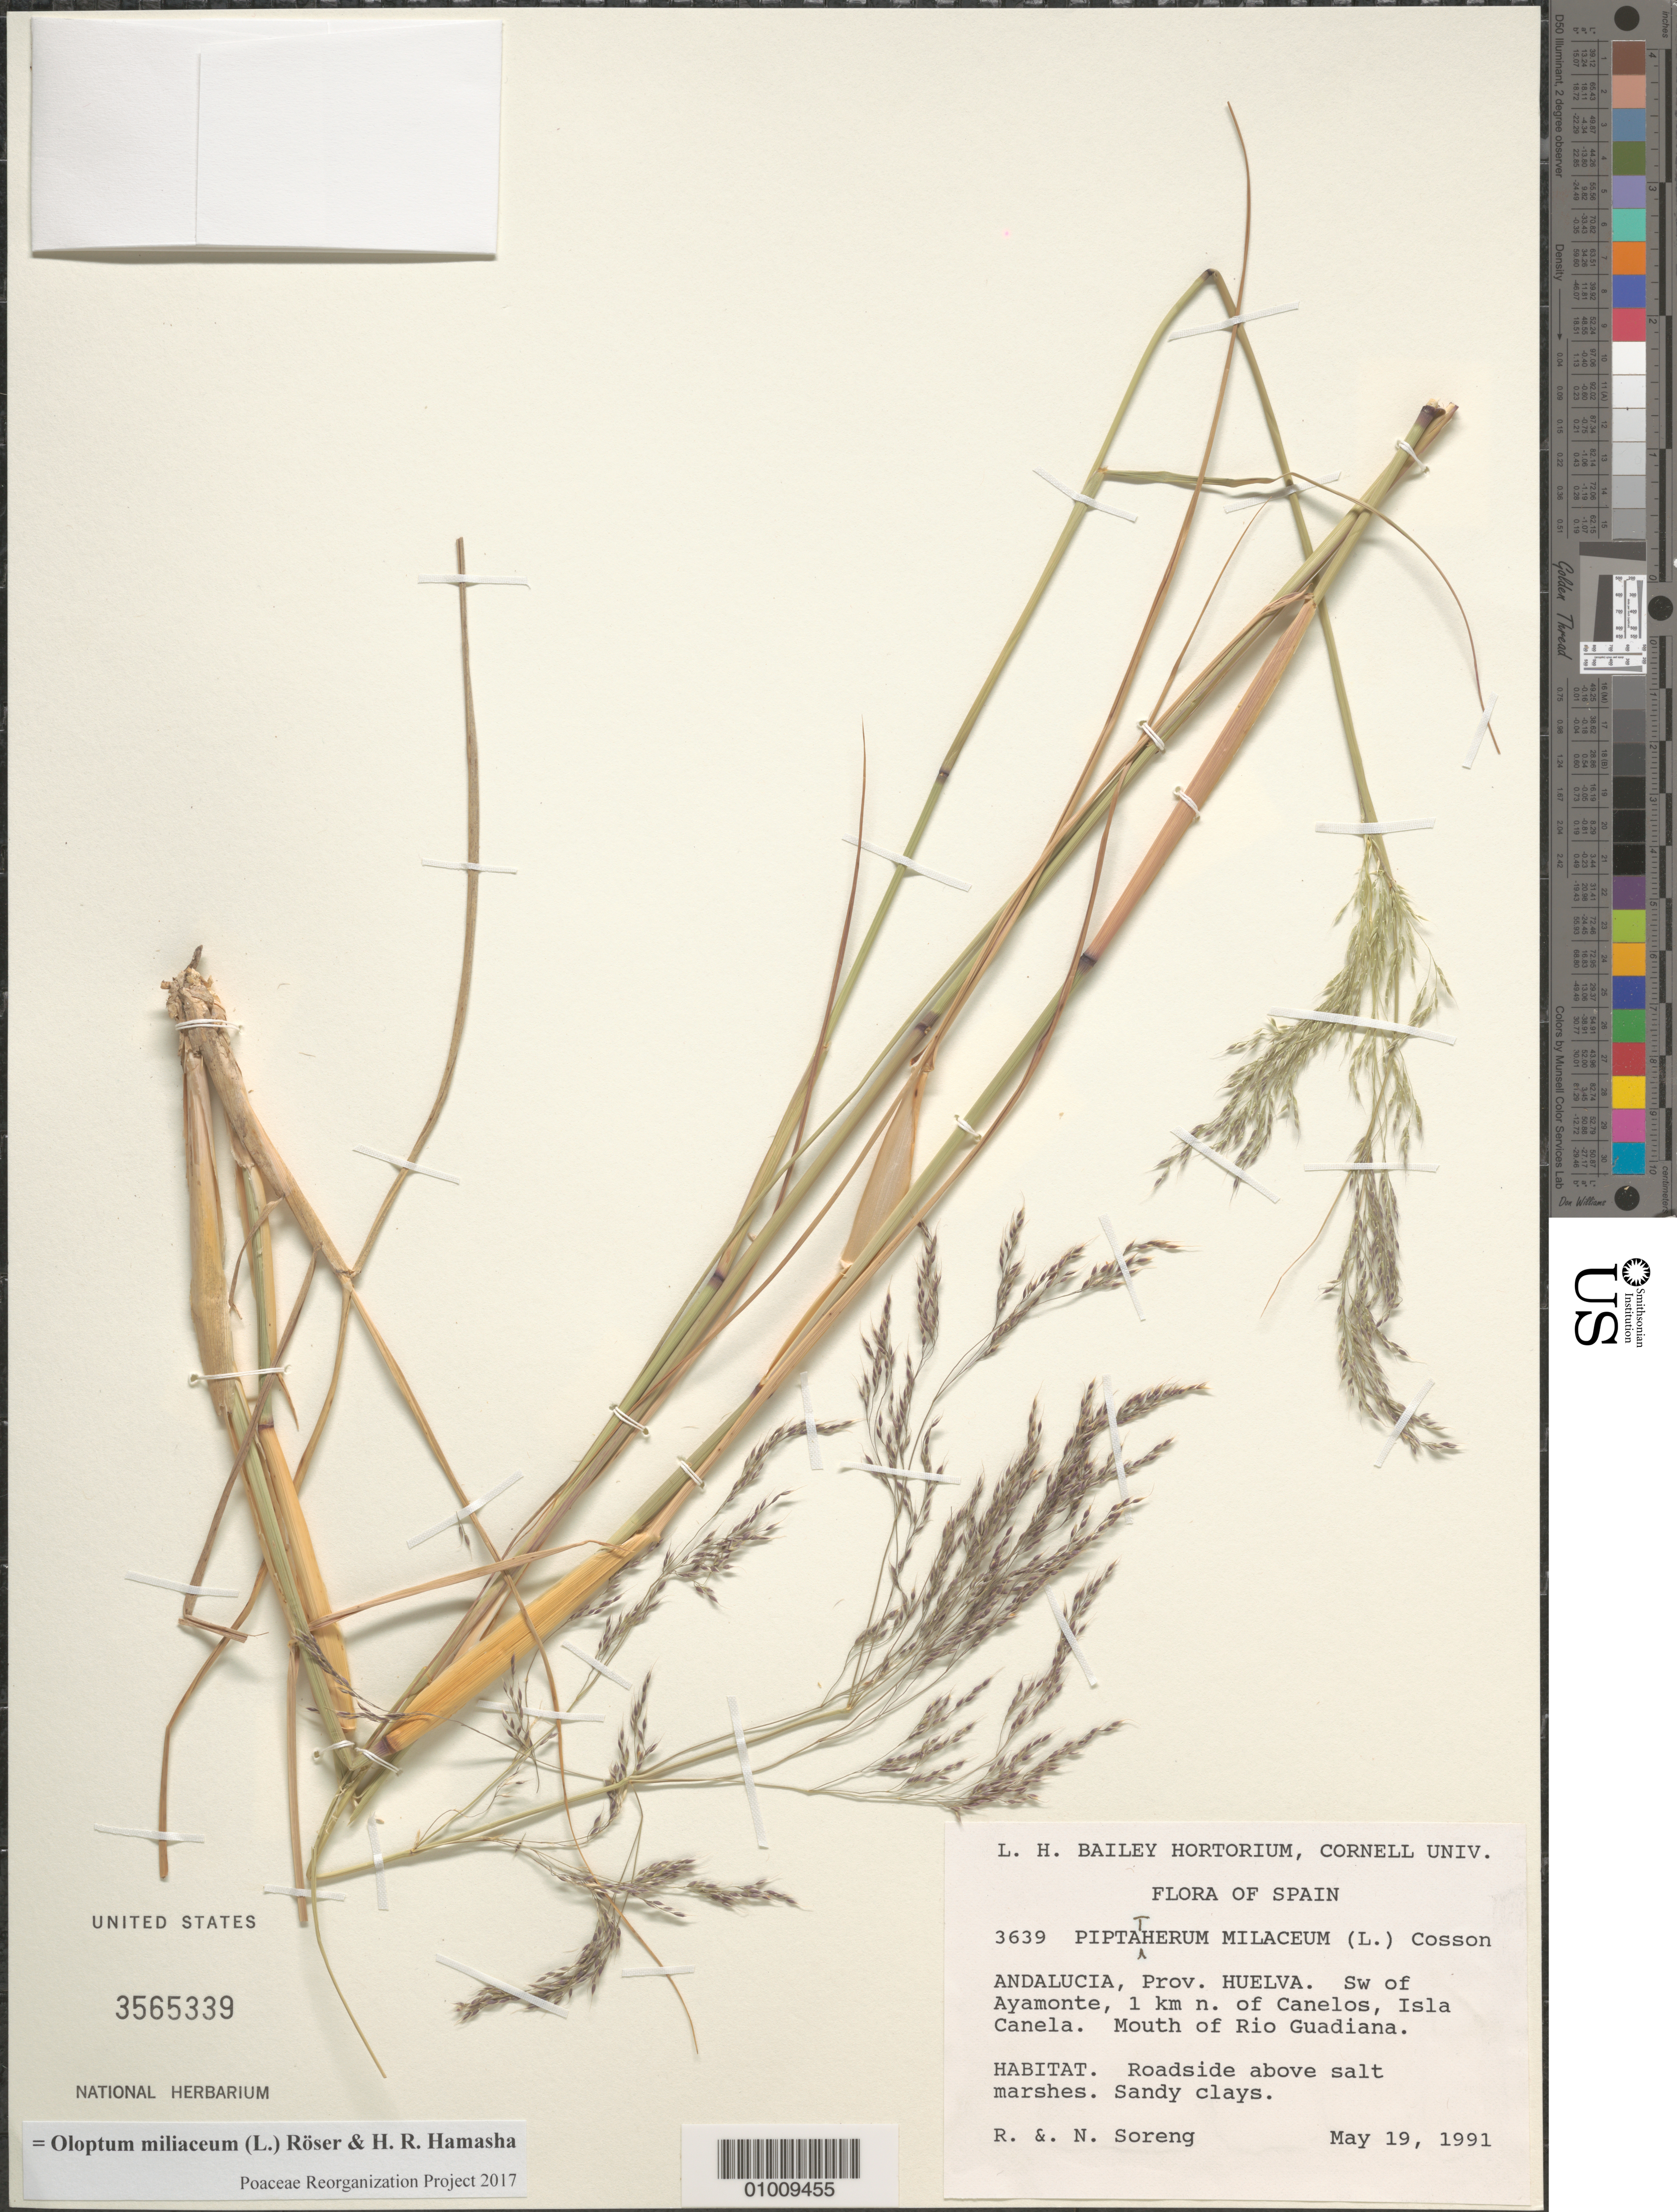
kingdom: Plantae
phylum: Tracheophyta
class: Liliopsida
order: Poales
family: Poaceae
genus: Oloptum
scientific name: Oloptum miliaceum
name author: Röser & H. R. Hamasha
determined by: Poaceae Reorganization Project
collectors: R. J. Soreng & N. L. Soreng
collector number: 3639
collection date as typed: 19 May 1991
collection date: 1991-05-19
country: Spain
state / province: Andalucia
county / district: Huelva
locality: Sw of Ayamonte, 1 km N of Canelos, Isla Canela. Mouth of Rio Guadiana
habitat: Roadside above salt marshes. Sandy clays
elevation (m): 1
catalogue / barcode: US 3565339